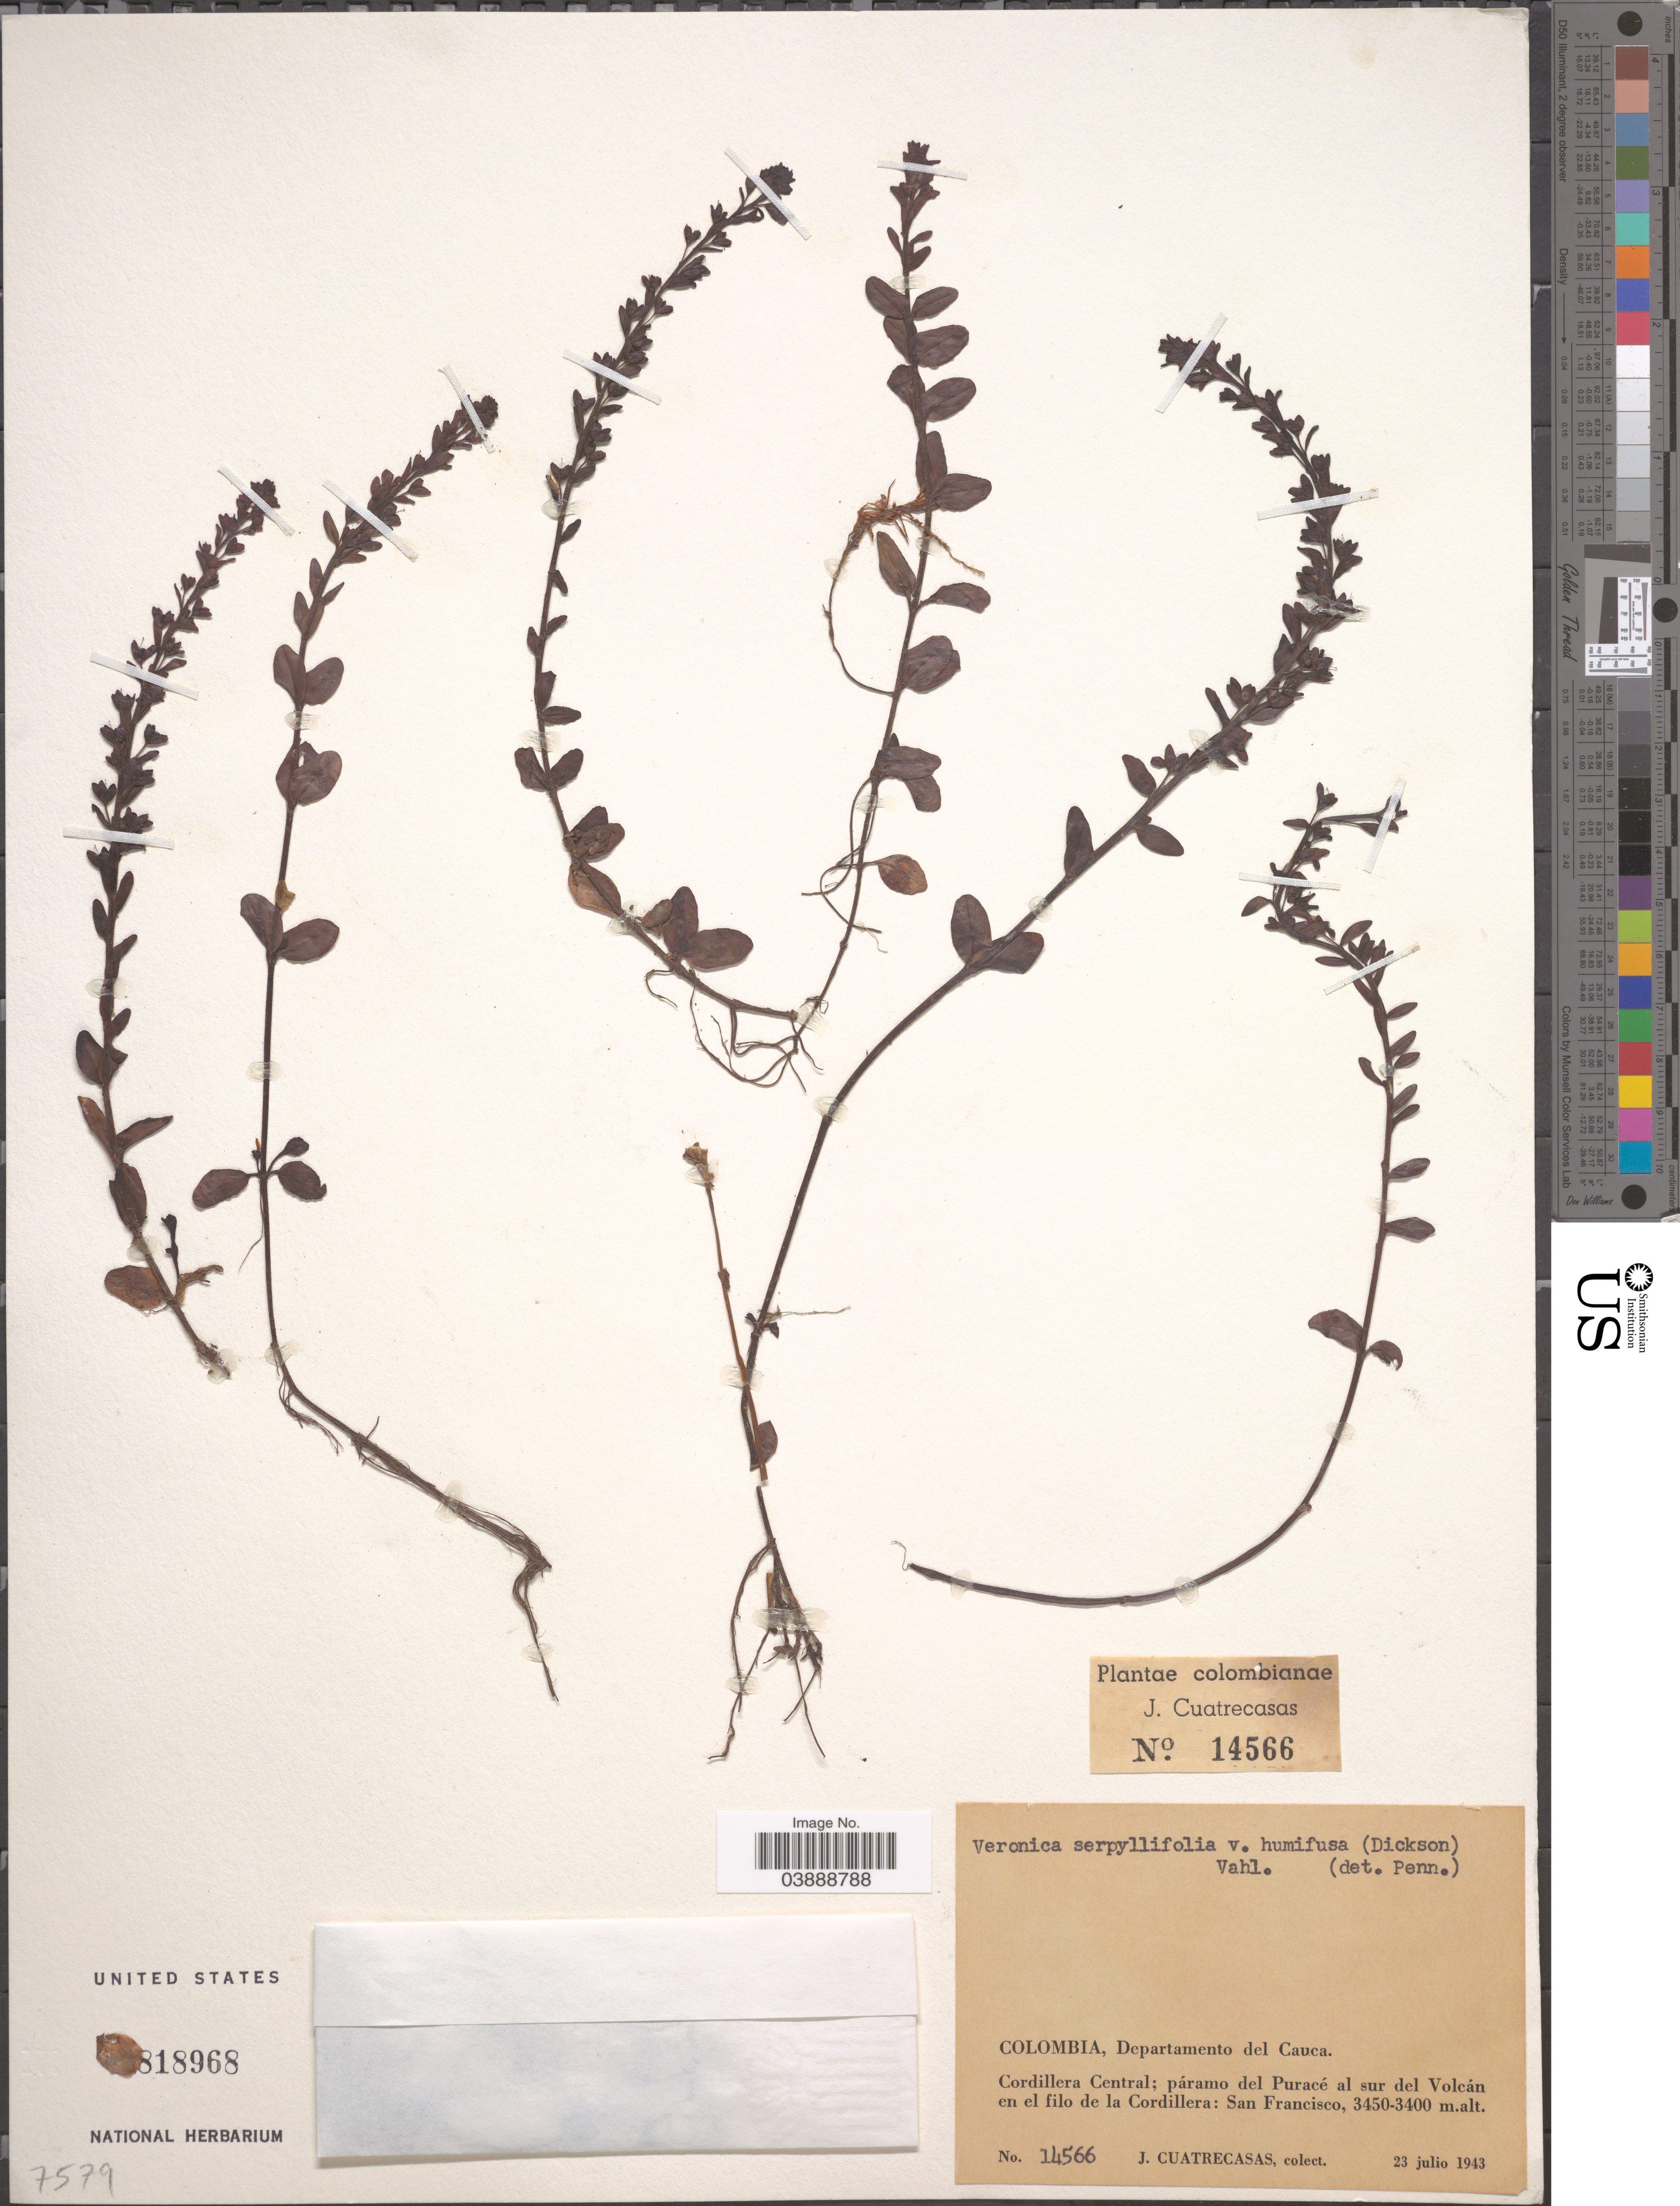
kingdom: Plantae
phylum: Tracheophyta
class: Magnoliopsida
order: Lamiales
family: Plantaginaceae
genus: Veronica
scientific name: Veronica serpyllifolia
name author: L.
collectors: J. Cuatrecasas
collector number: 14566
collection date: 1943-07-23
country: Colombia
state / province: Cauca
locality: Departamento del Cauca. Cordillera Central; páramo del Puracé al sur del Volcán en el filo de la Cordillera: San Francisco.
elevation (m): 3400